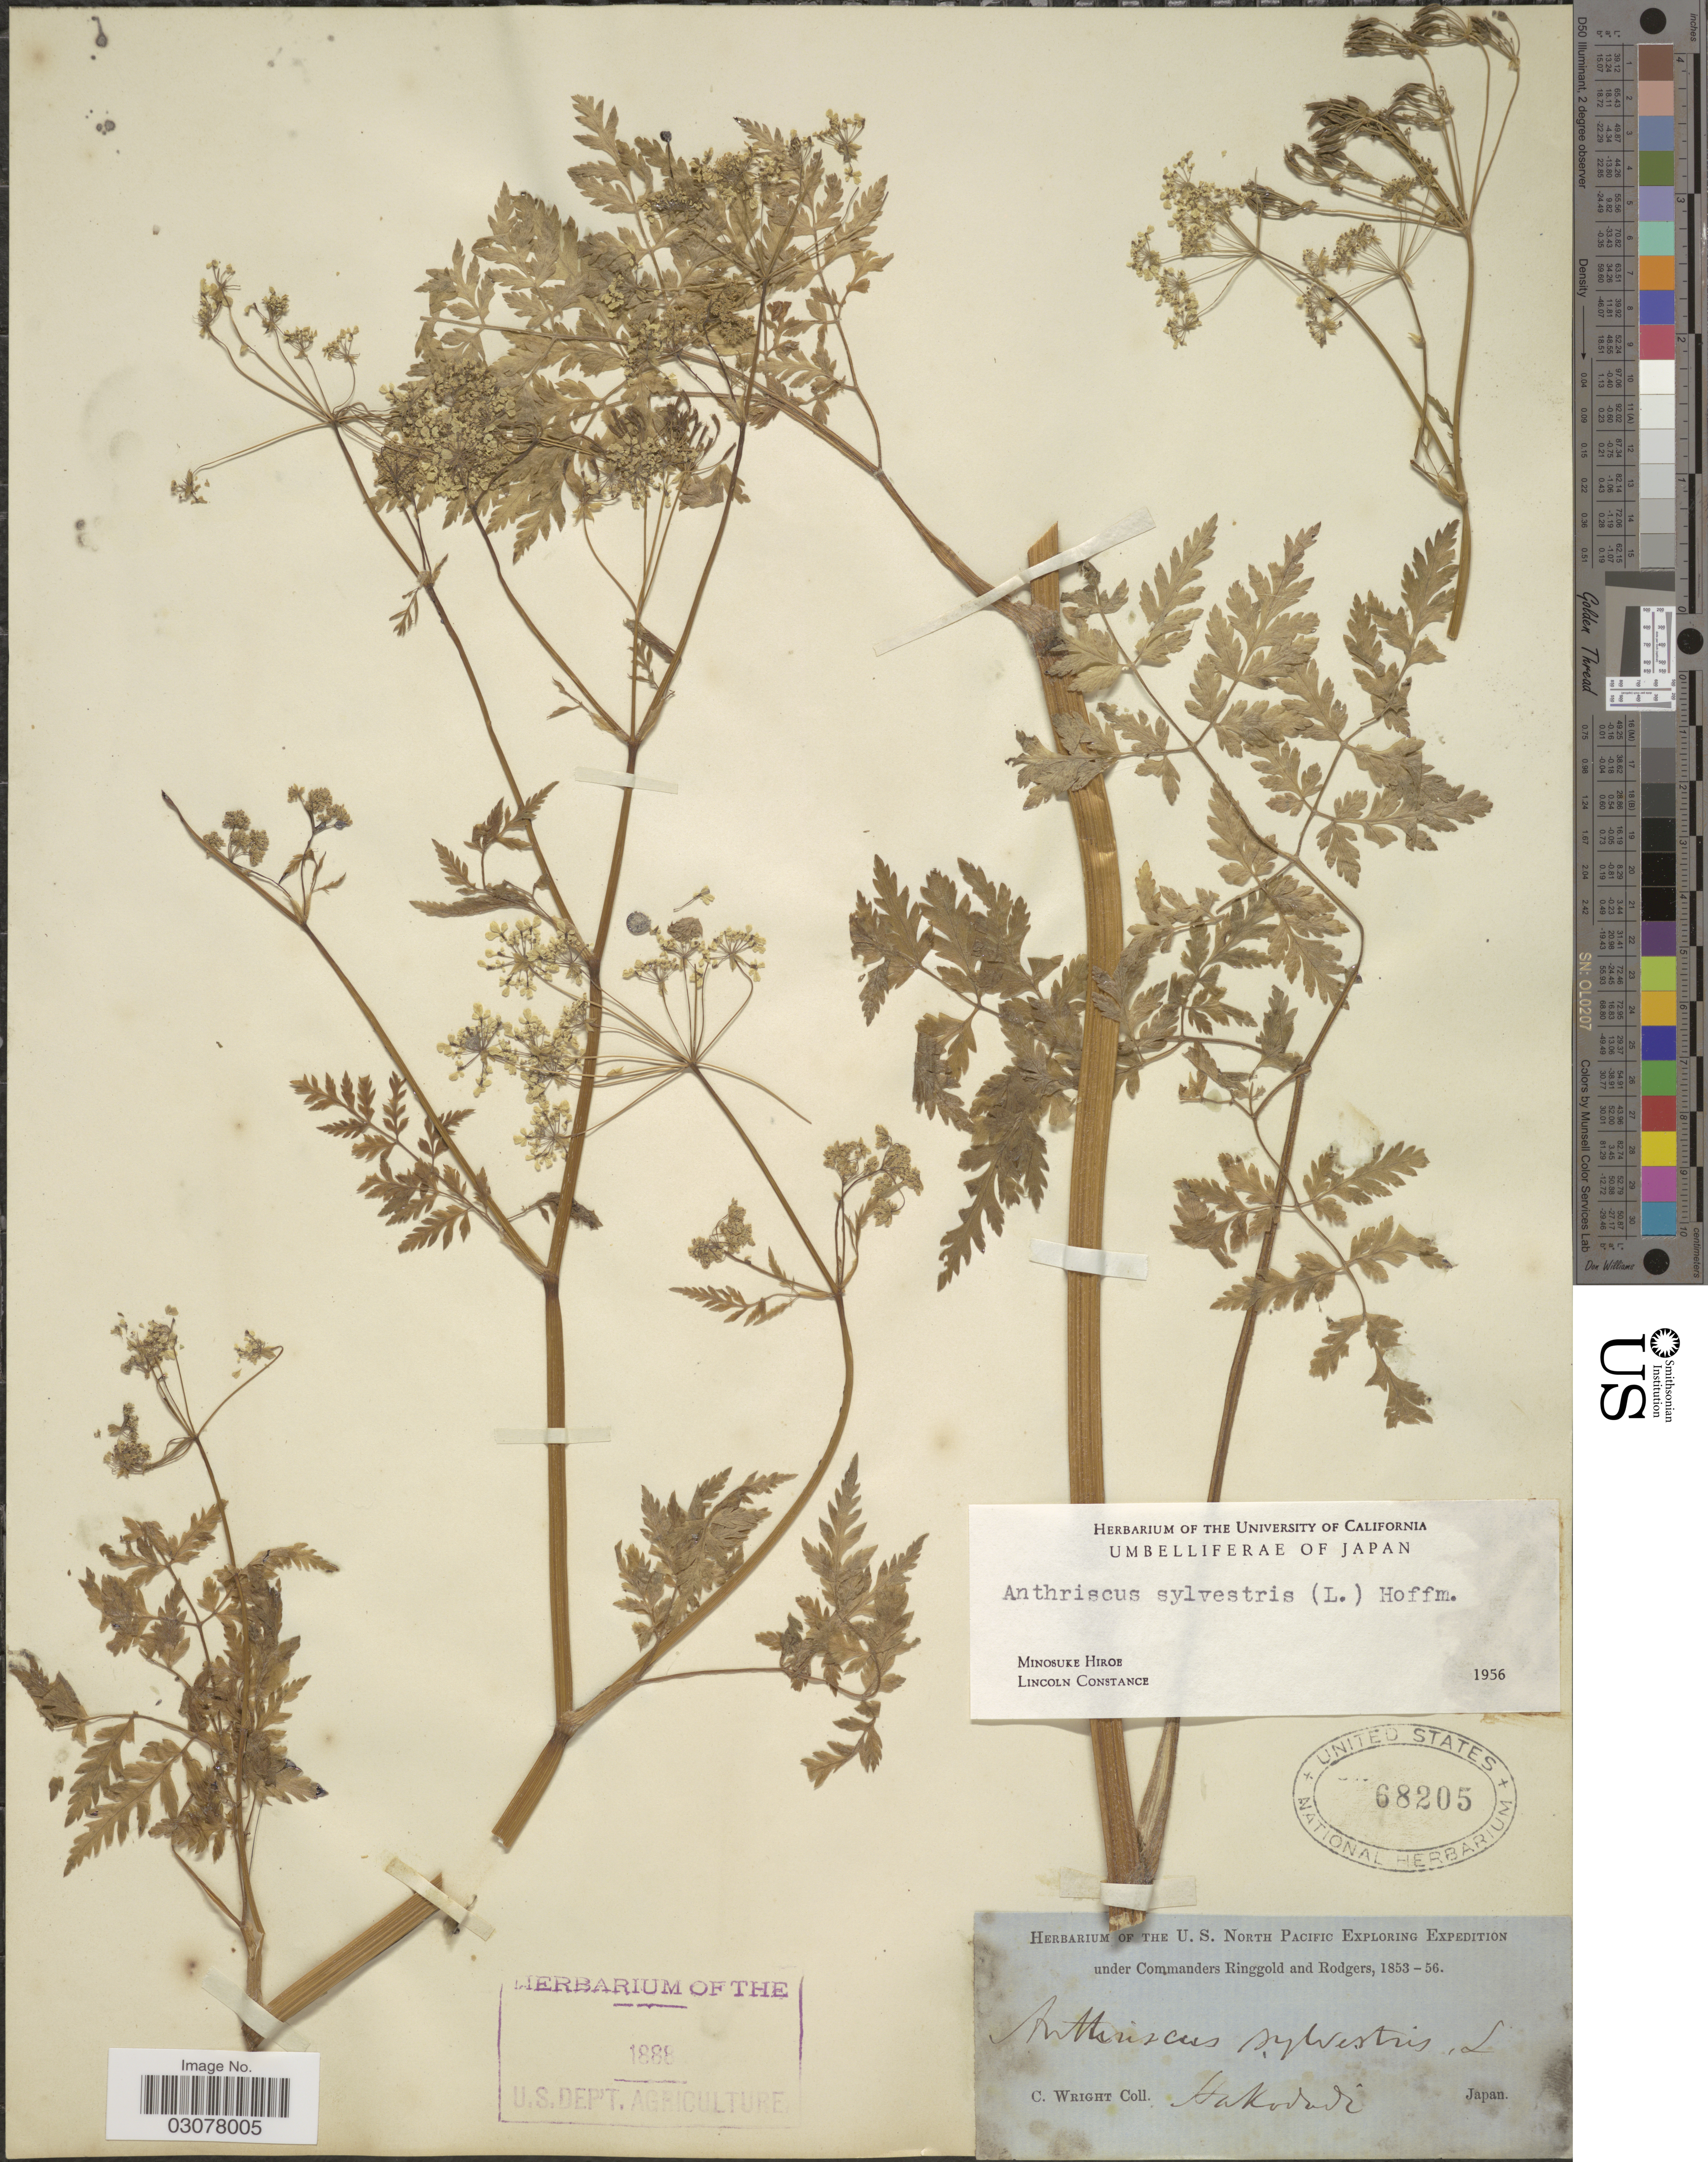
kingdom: Plantae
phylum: Tracheophyta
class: Magnoliopsida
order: Apiales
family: Apiaceae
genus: Anthriscus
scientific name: Anthriscus sylvestris subsp. sylvestris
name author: (L.) Hoffm.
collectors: C. Wright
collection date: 1853/1856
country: Japan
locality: U.S. North Pacific, Hakodate.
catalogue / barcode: US 68205